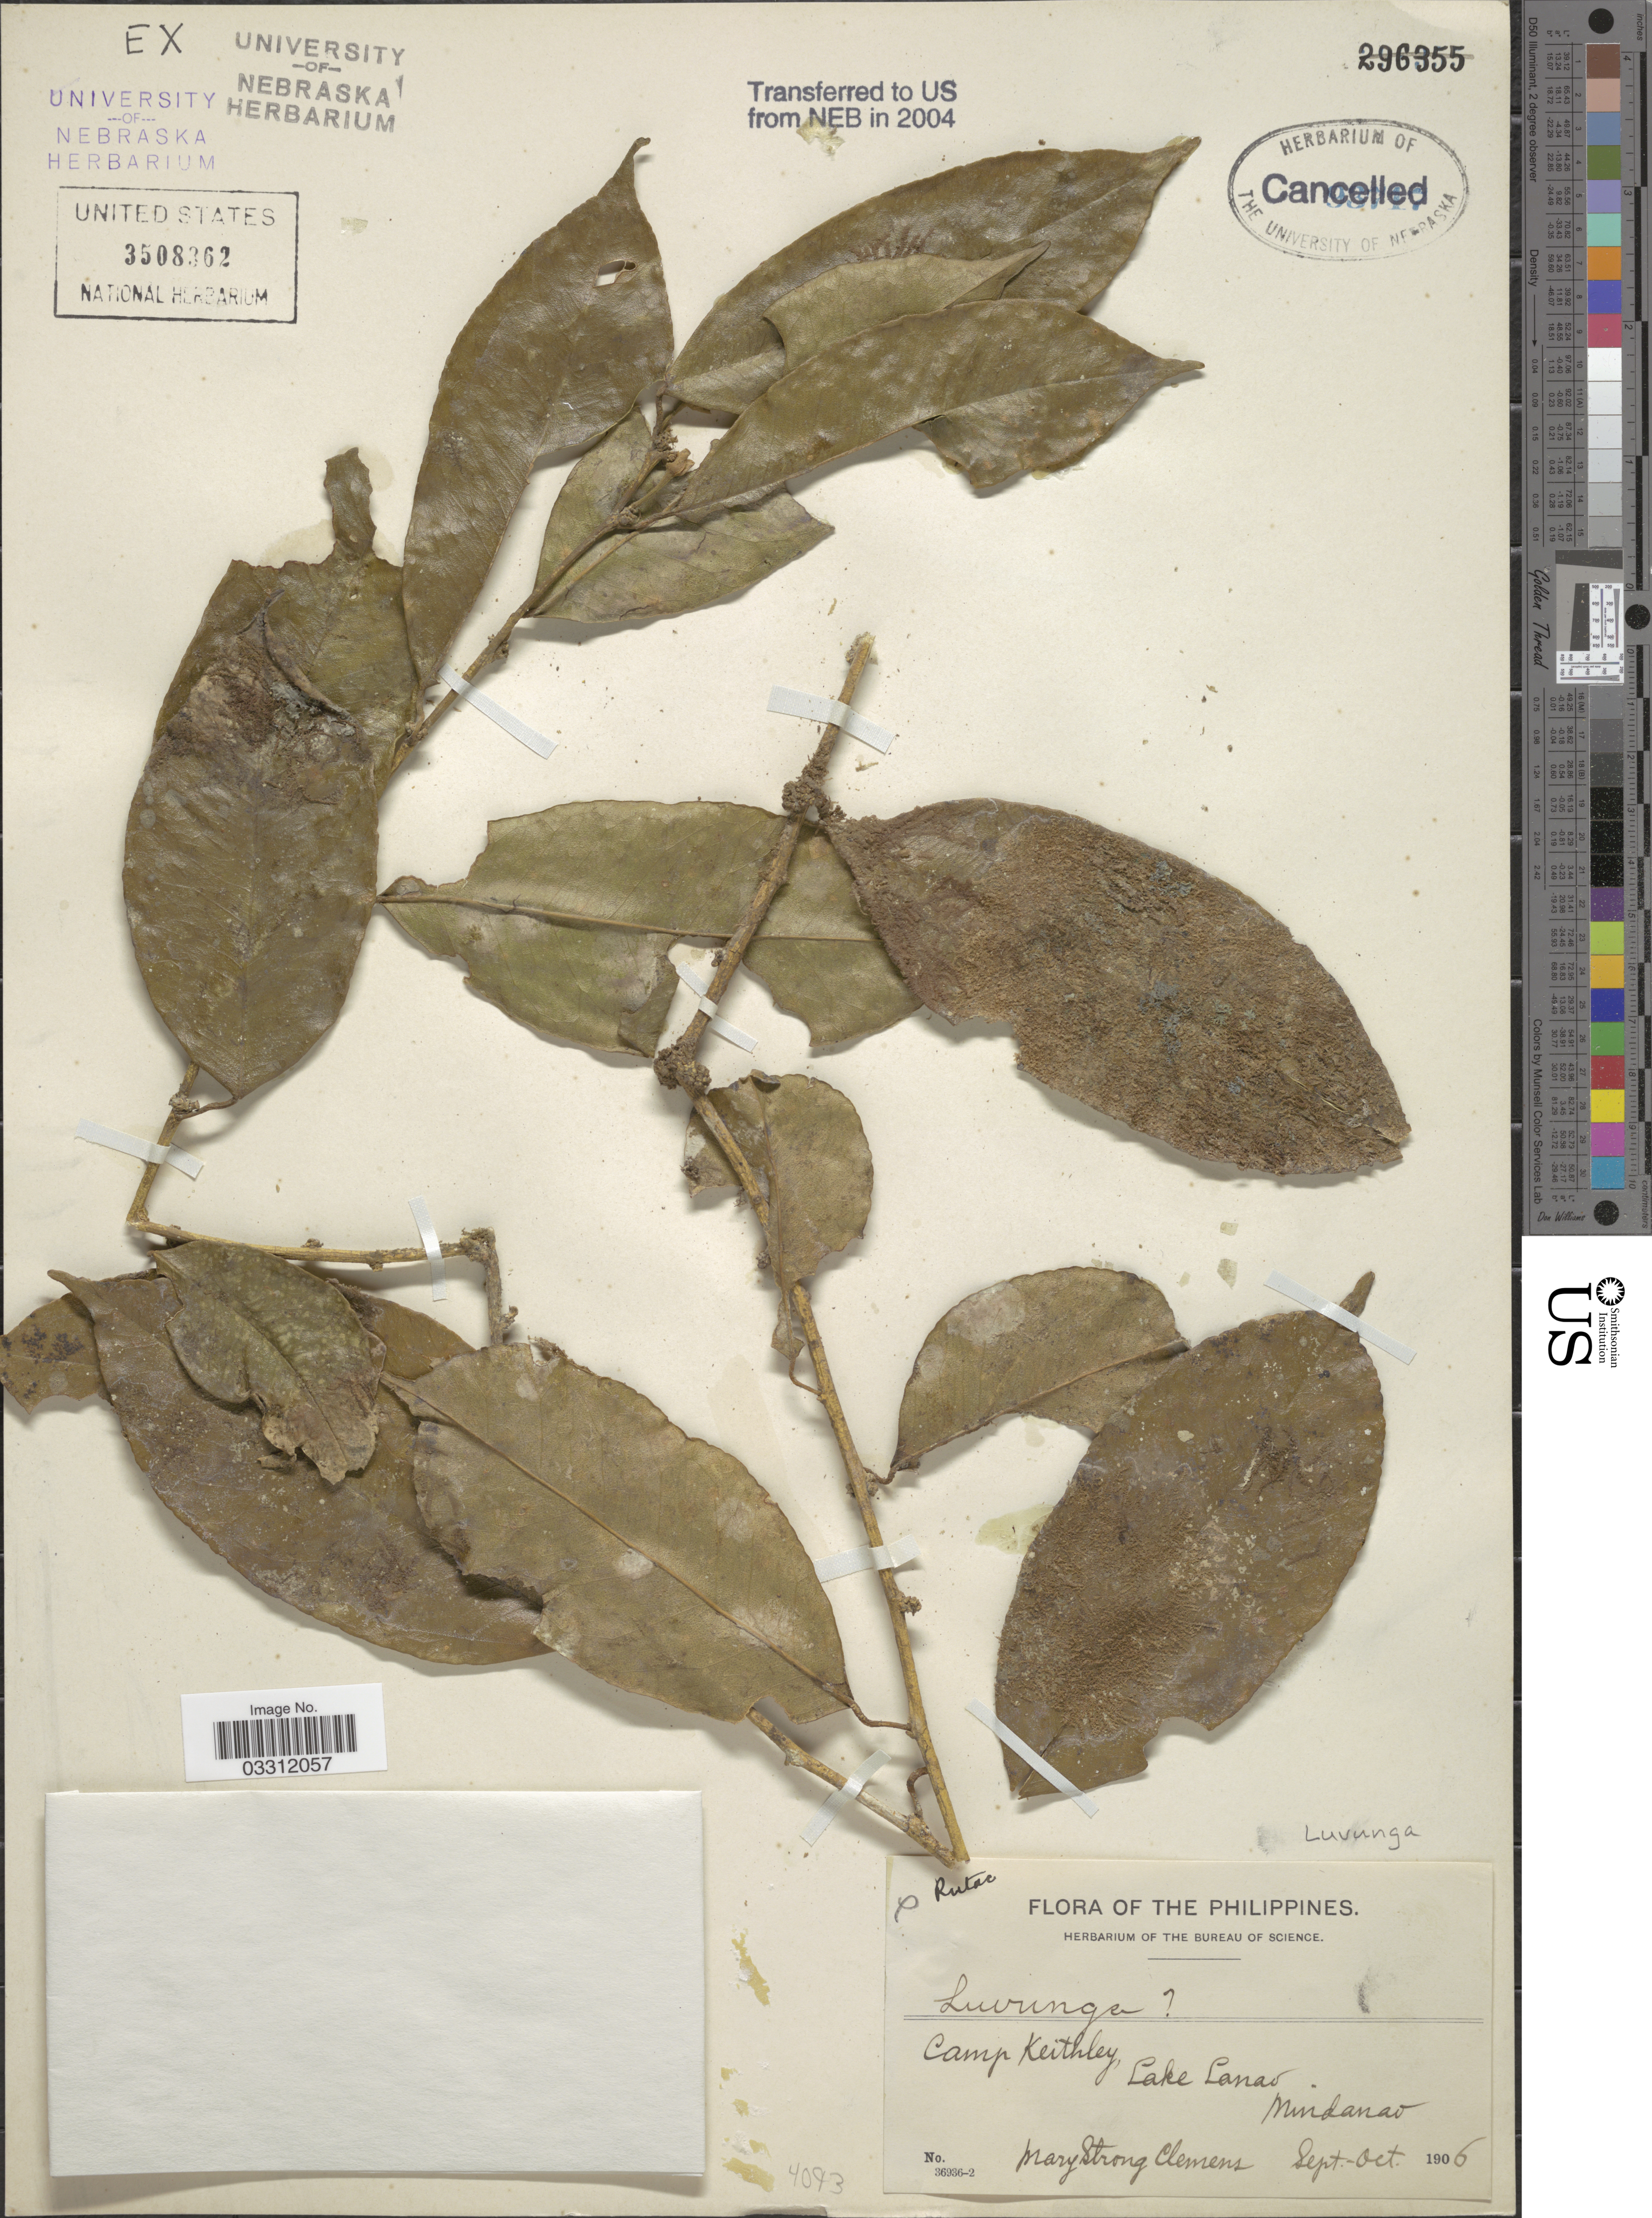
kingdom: Plantae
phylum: Tracheophyta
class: Magnoliopsida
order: Sapindales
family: Rutaceae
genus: Luvunga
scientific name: Luvunga sp.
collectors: M. S. Clemens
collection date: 1906-09/1906-10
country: Philippines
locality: Camp Keithley, Lake Lanao, Mindanao, Luvunga [unsure placement]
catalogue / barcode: US 2508362